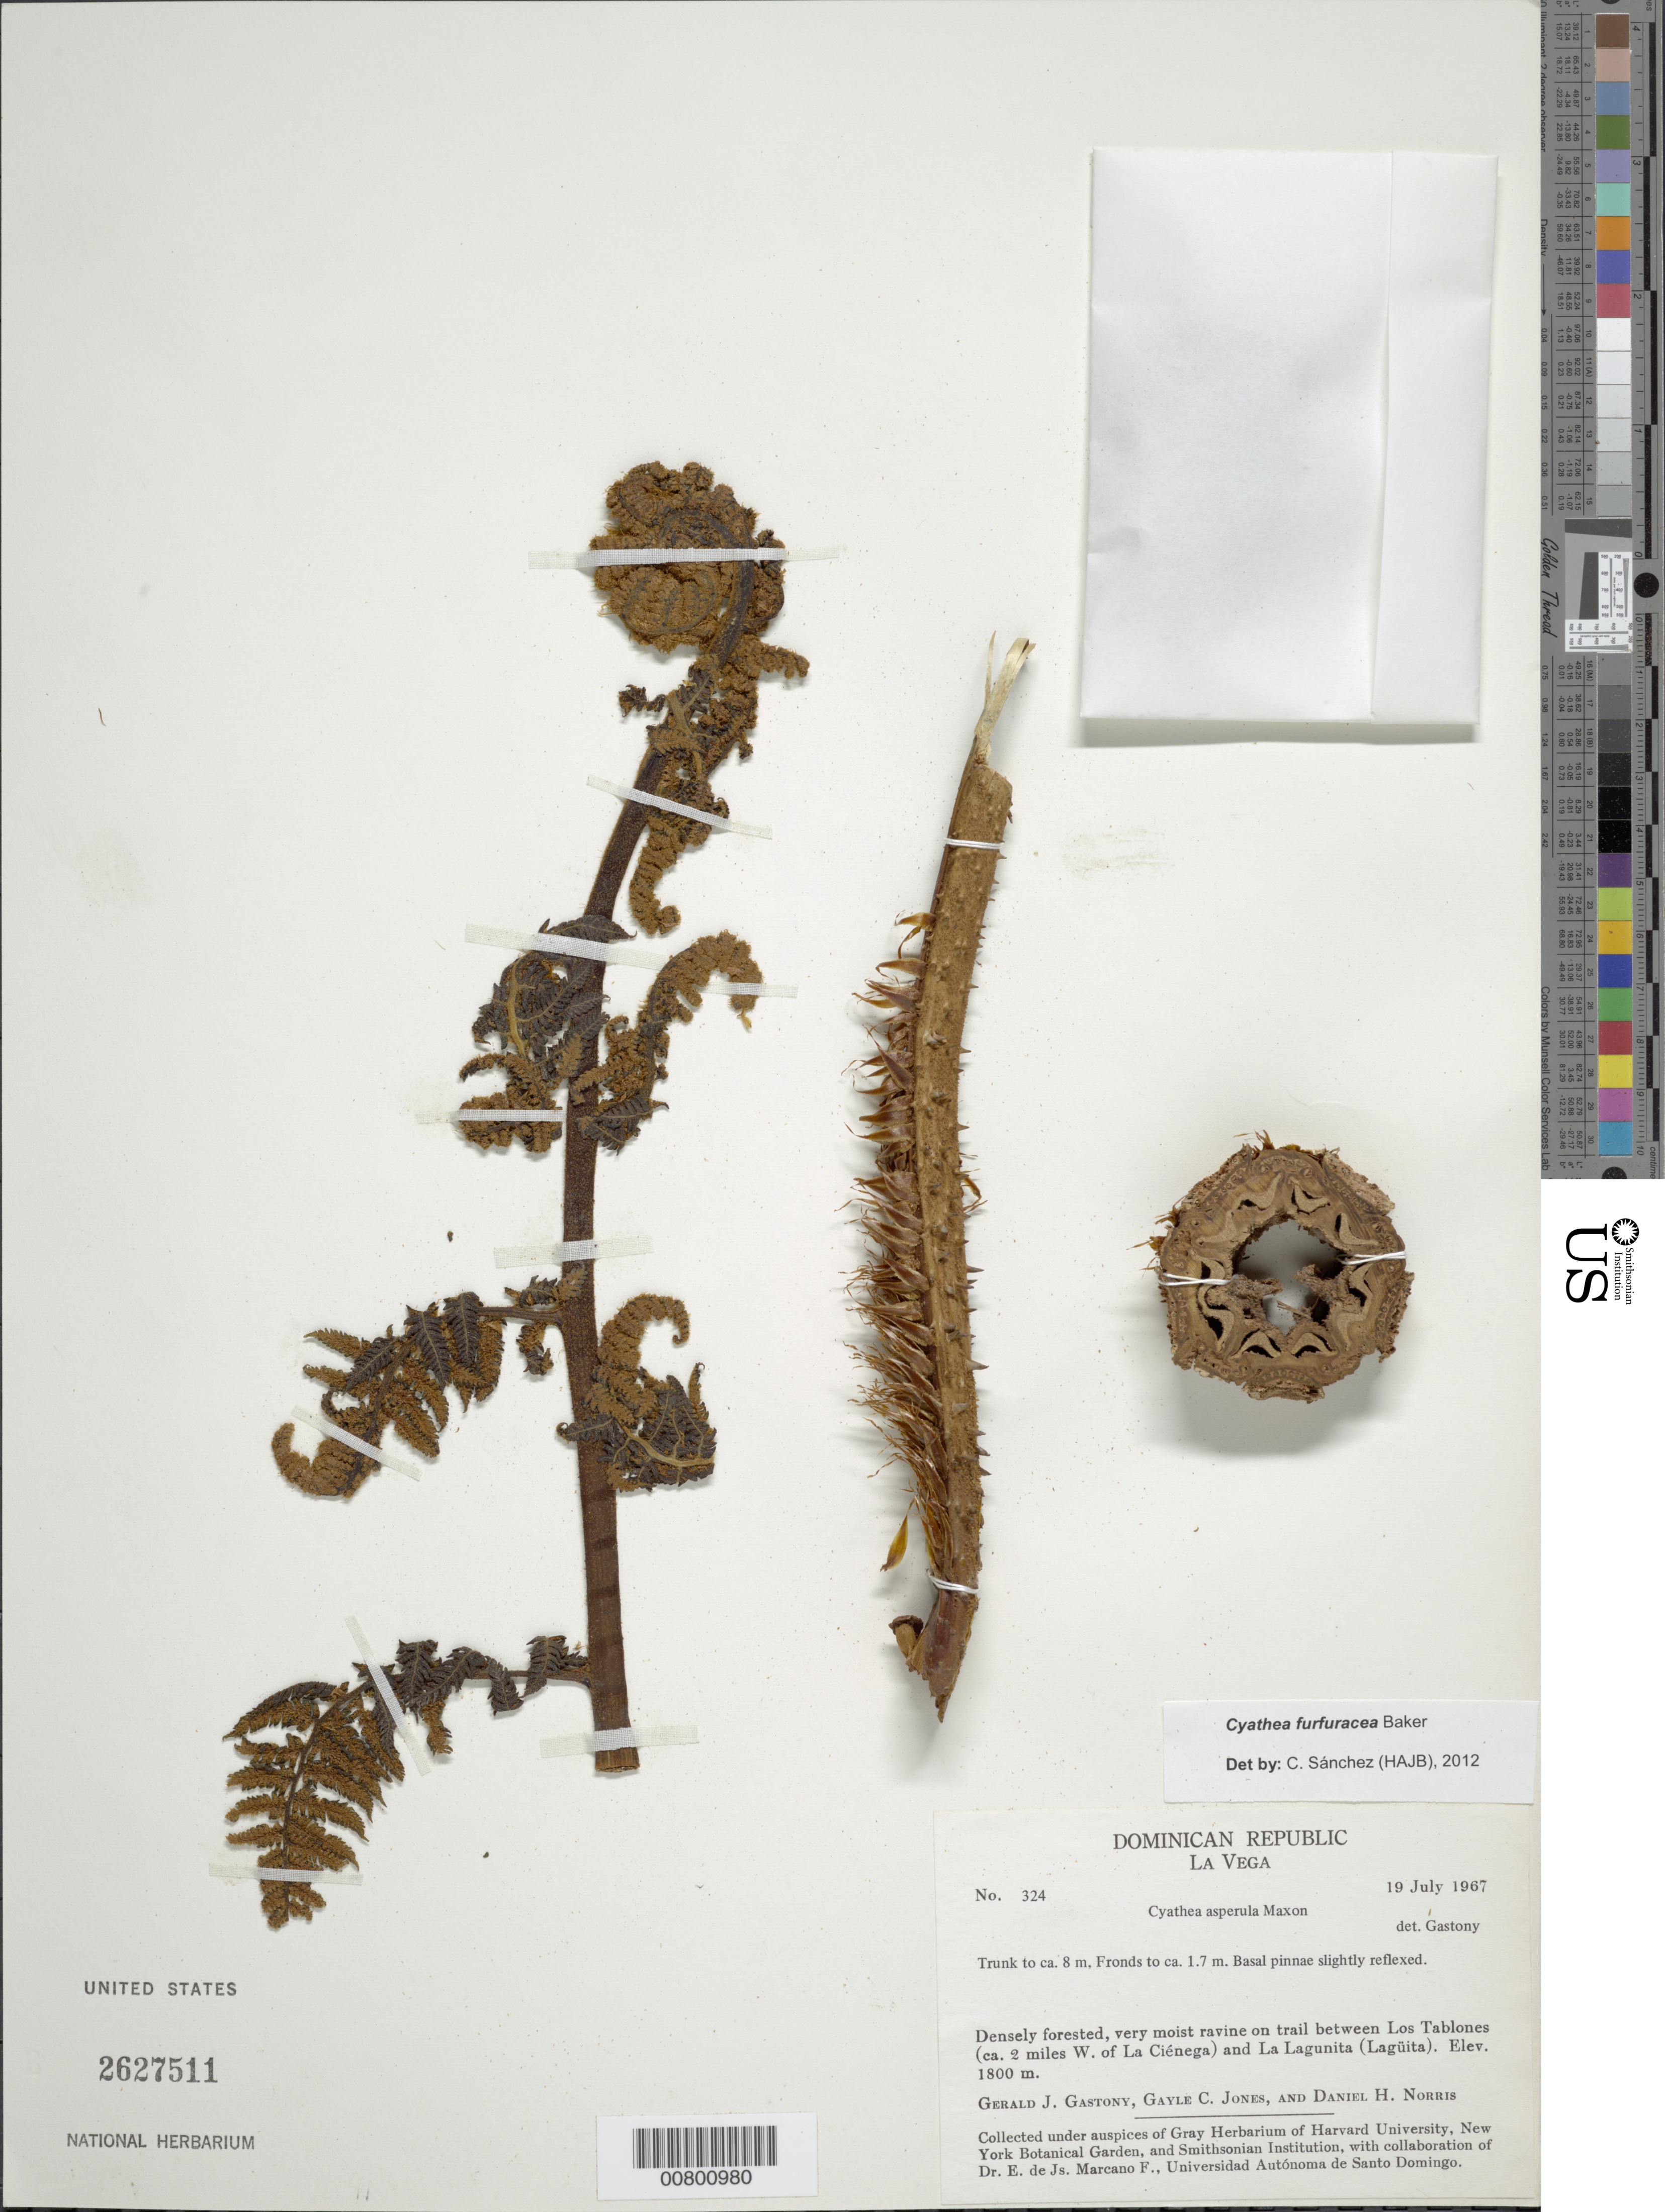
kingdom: Plantae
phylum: Tracheophyta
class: Polypodiopsida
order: Cyatheales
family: Cyatheaceae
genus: Cyathea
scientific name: Cyathea furfuracea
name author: Christ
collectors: G. Gastony, G. C. Jones & D. H. Norris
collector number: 324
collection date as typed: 19 Jul 1967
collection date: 1967-07-19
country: Dominican Republic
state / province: La Vega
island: Hispaniola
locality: Los Tablones (ca. 2 miles W of La Ciénega) to La Lagunita (Lagüita)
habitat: Densely forested, very moist ravine on trail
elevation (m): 1800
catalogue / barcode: US 2627511